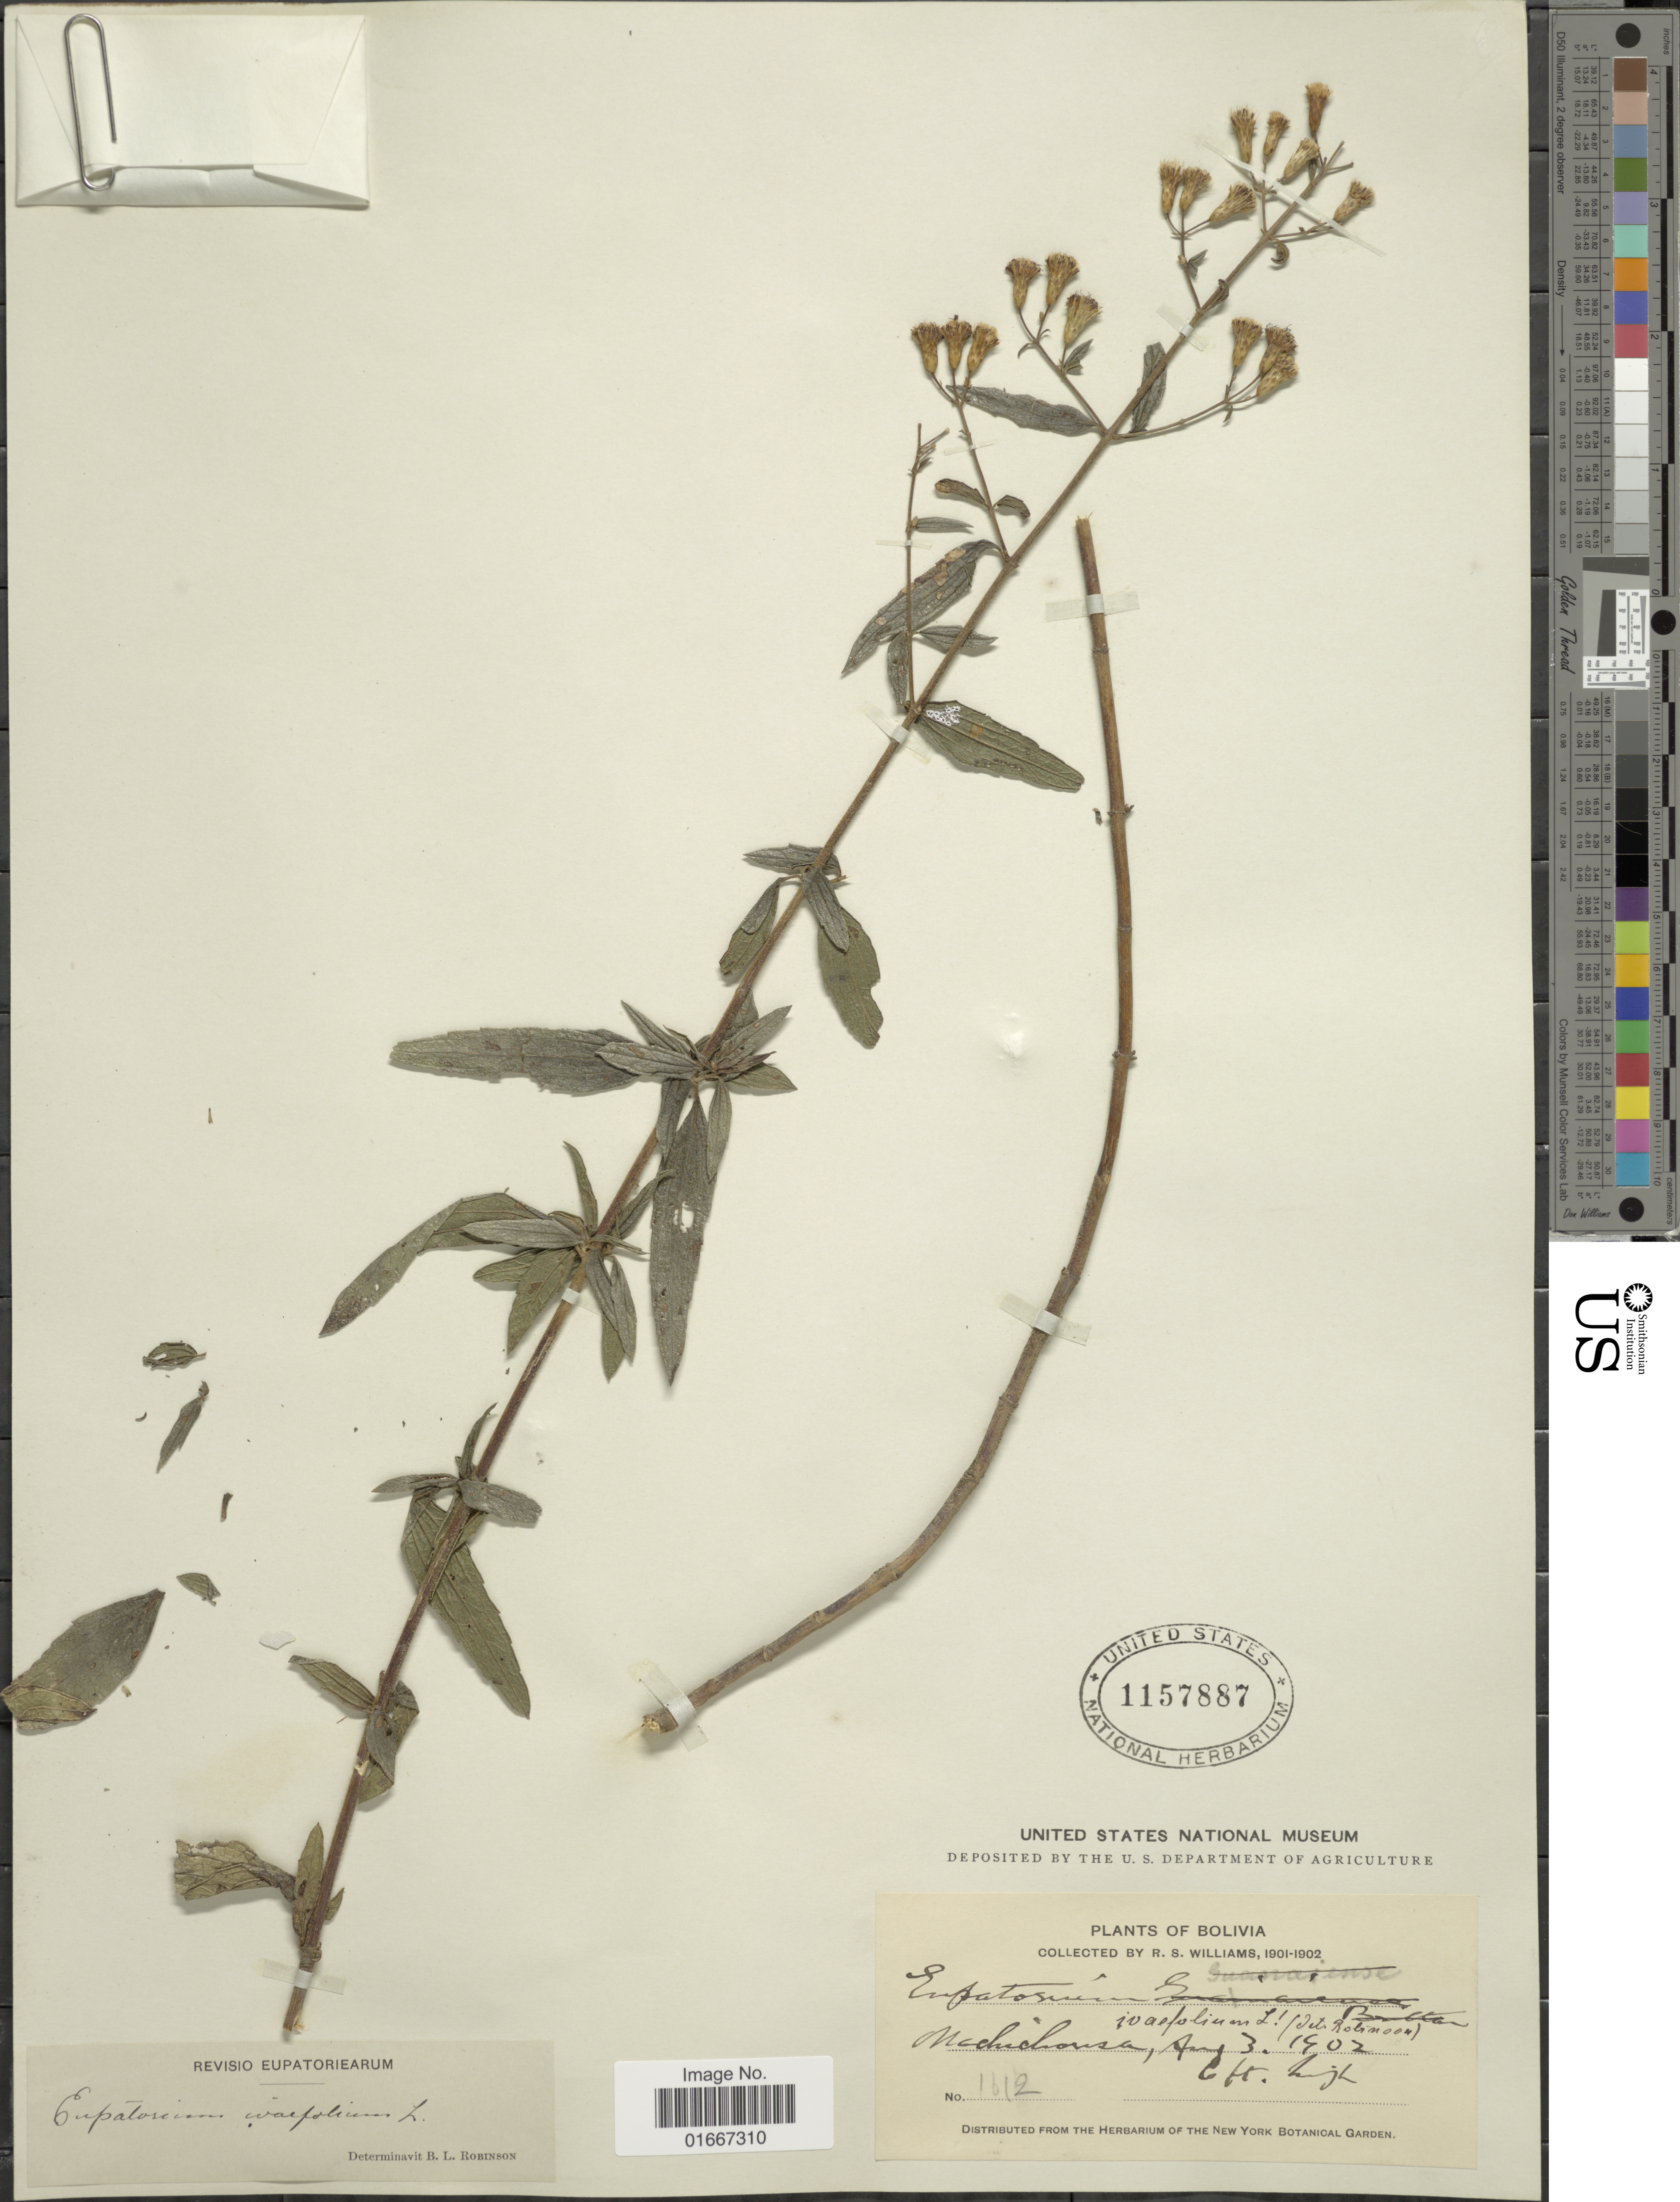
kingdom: Plantae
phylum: Tracheophyta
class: Magnoliopsida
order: Asterales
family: Asteraceae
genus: Chromolaena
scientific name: Chromolaena ivaefolia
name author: (L.) R.M. King & H. Rob.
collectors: R. S. Williams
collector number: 1612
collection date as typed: Aug. 3, 1902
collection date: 1902-08-03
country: Bolivia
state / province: La Paz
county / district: Franz Tamayo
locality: Machichorisa (near Aten)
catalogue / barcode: US 1157887